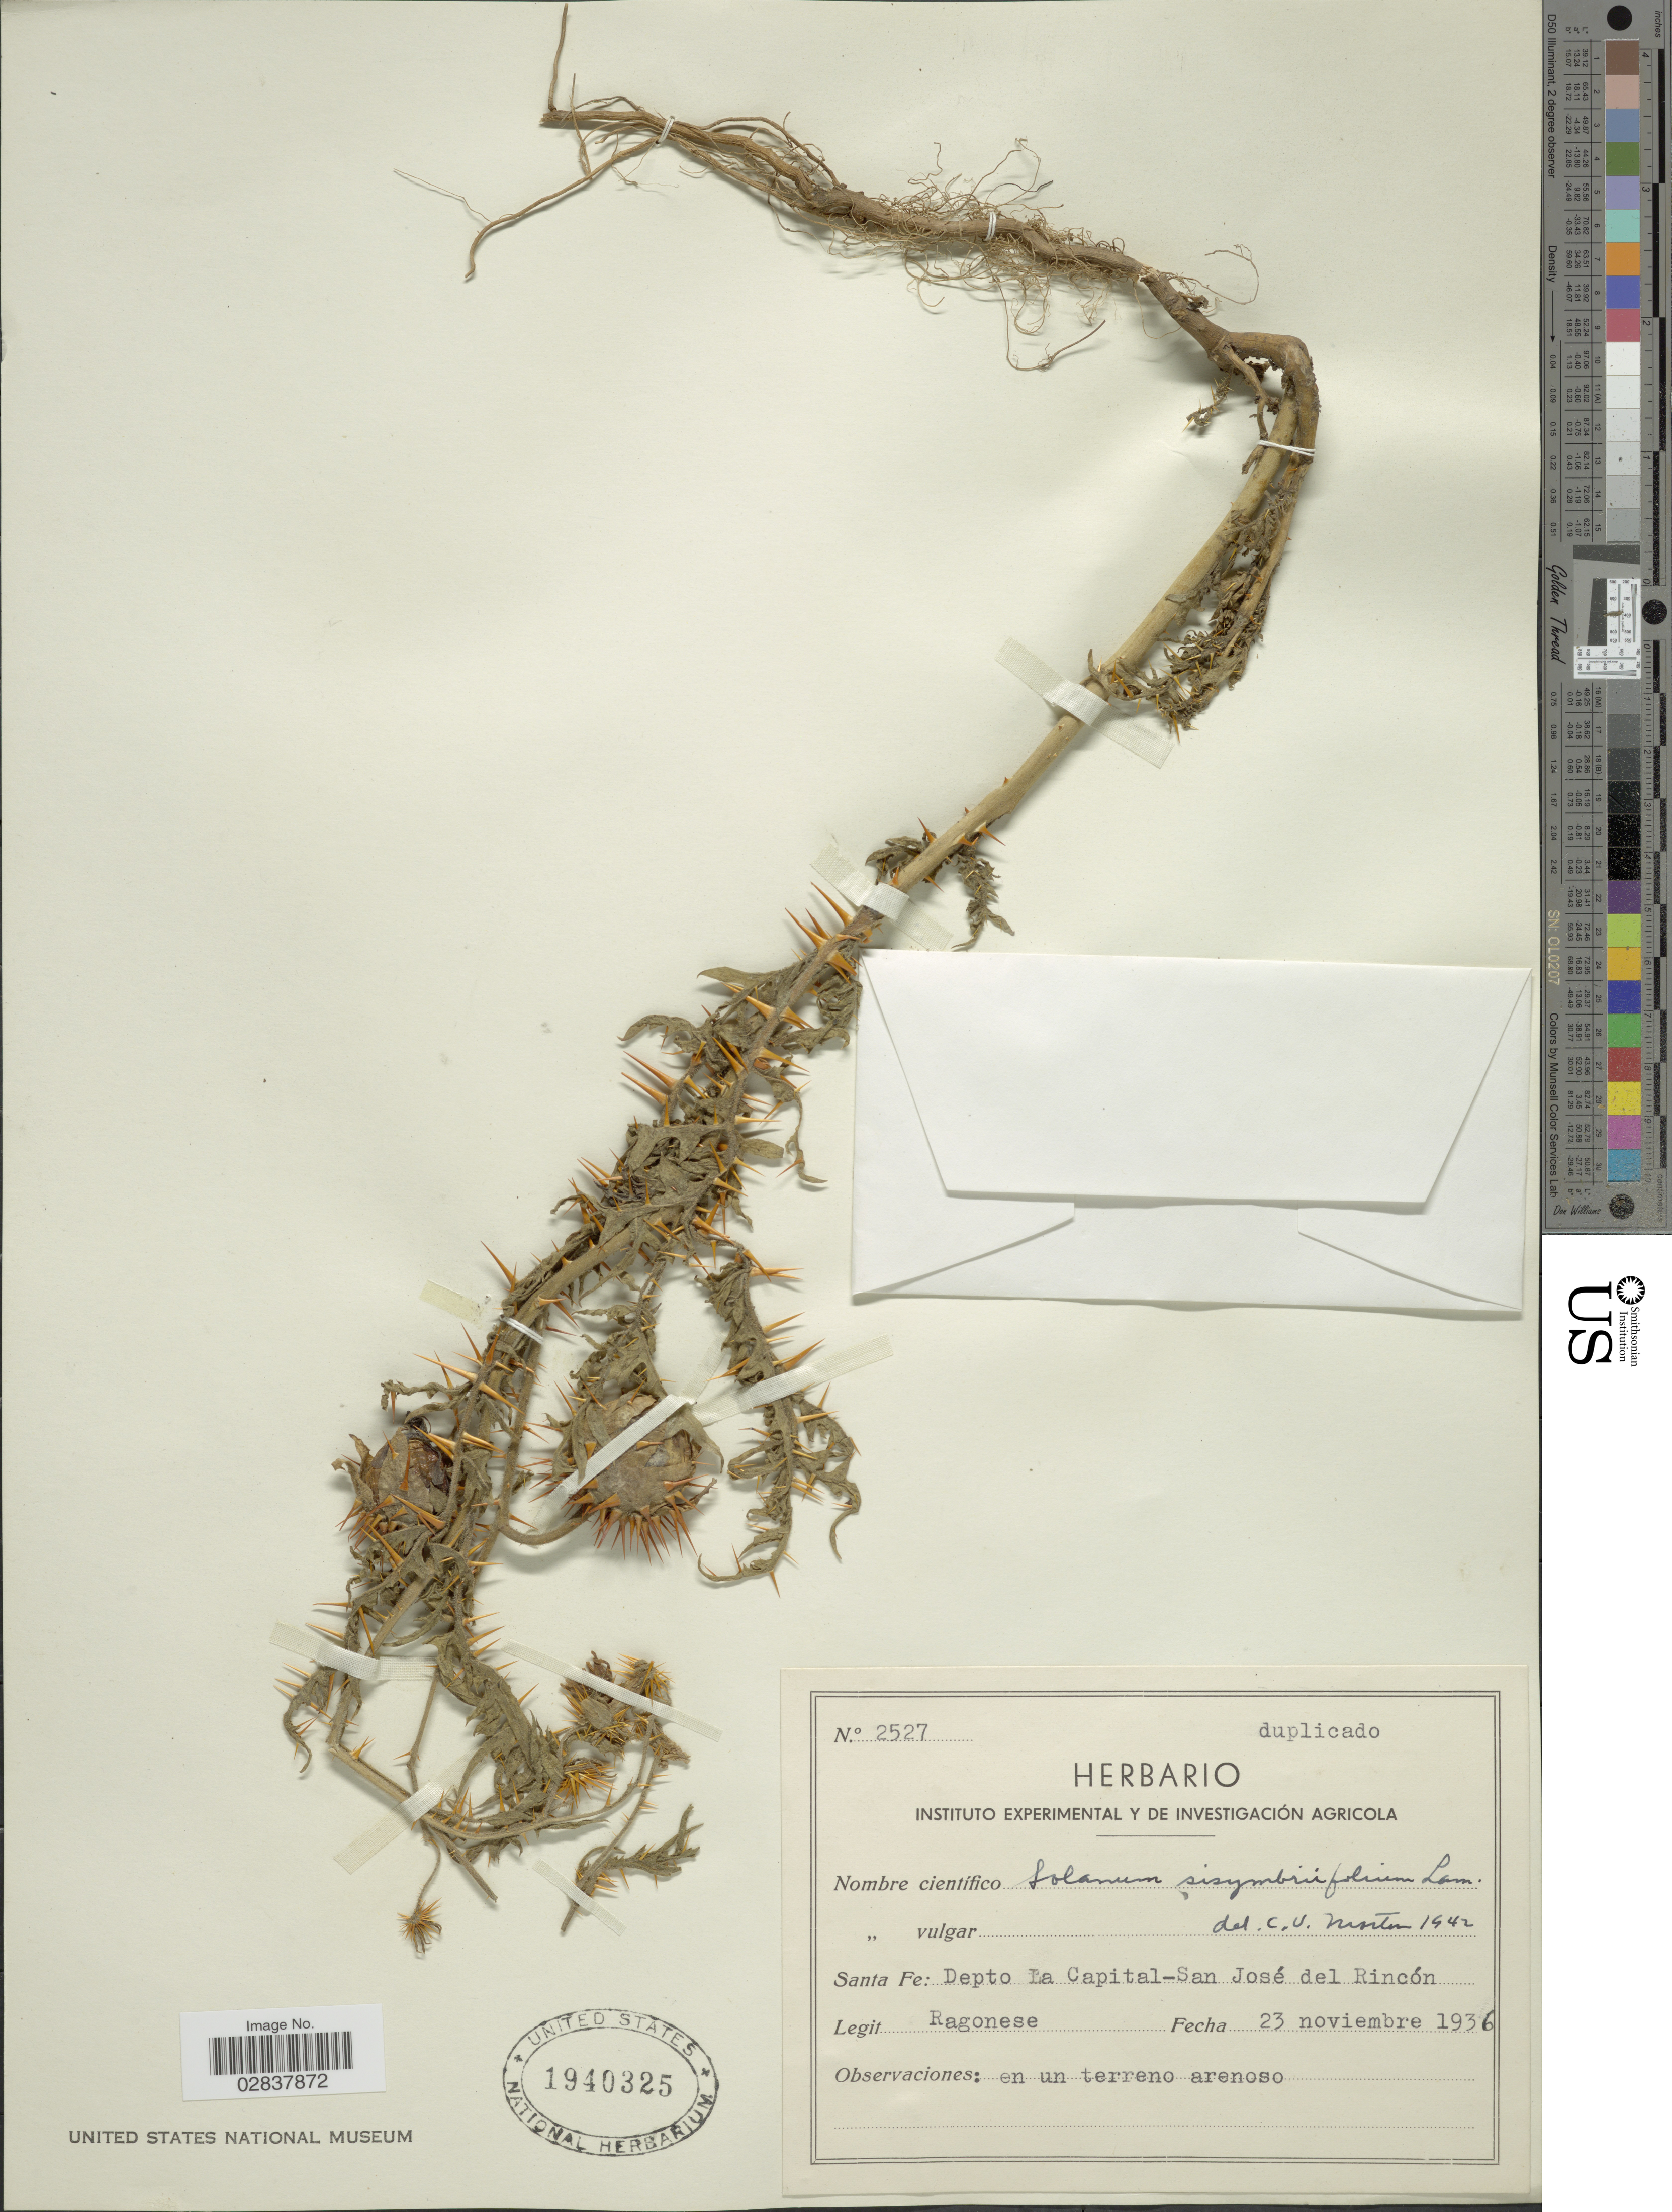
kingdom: Plantae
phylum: Tracheophyta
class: Magnoliopsida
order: Solanales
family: Solanaceae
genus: Solanum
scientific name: Solanum sisymbriifolium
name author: Lam.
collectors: Ragonese, --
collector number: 2527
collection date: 1936-11-23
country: Argentina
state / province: Santa Fe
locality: Depto La Capital - San José del Rincón.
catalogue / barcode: US 1940325